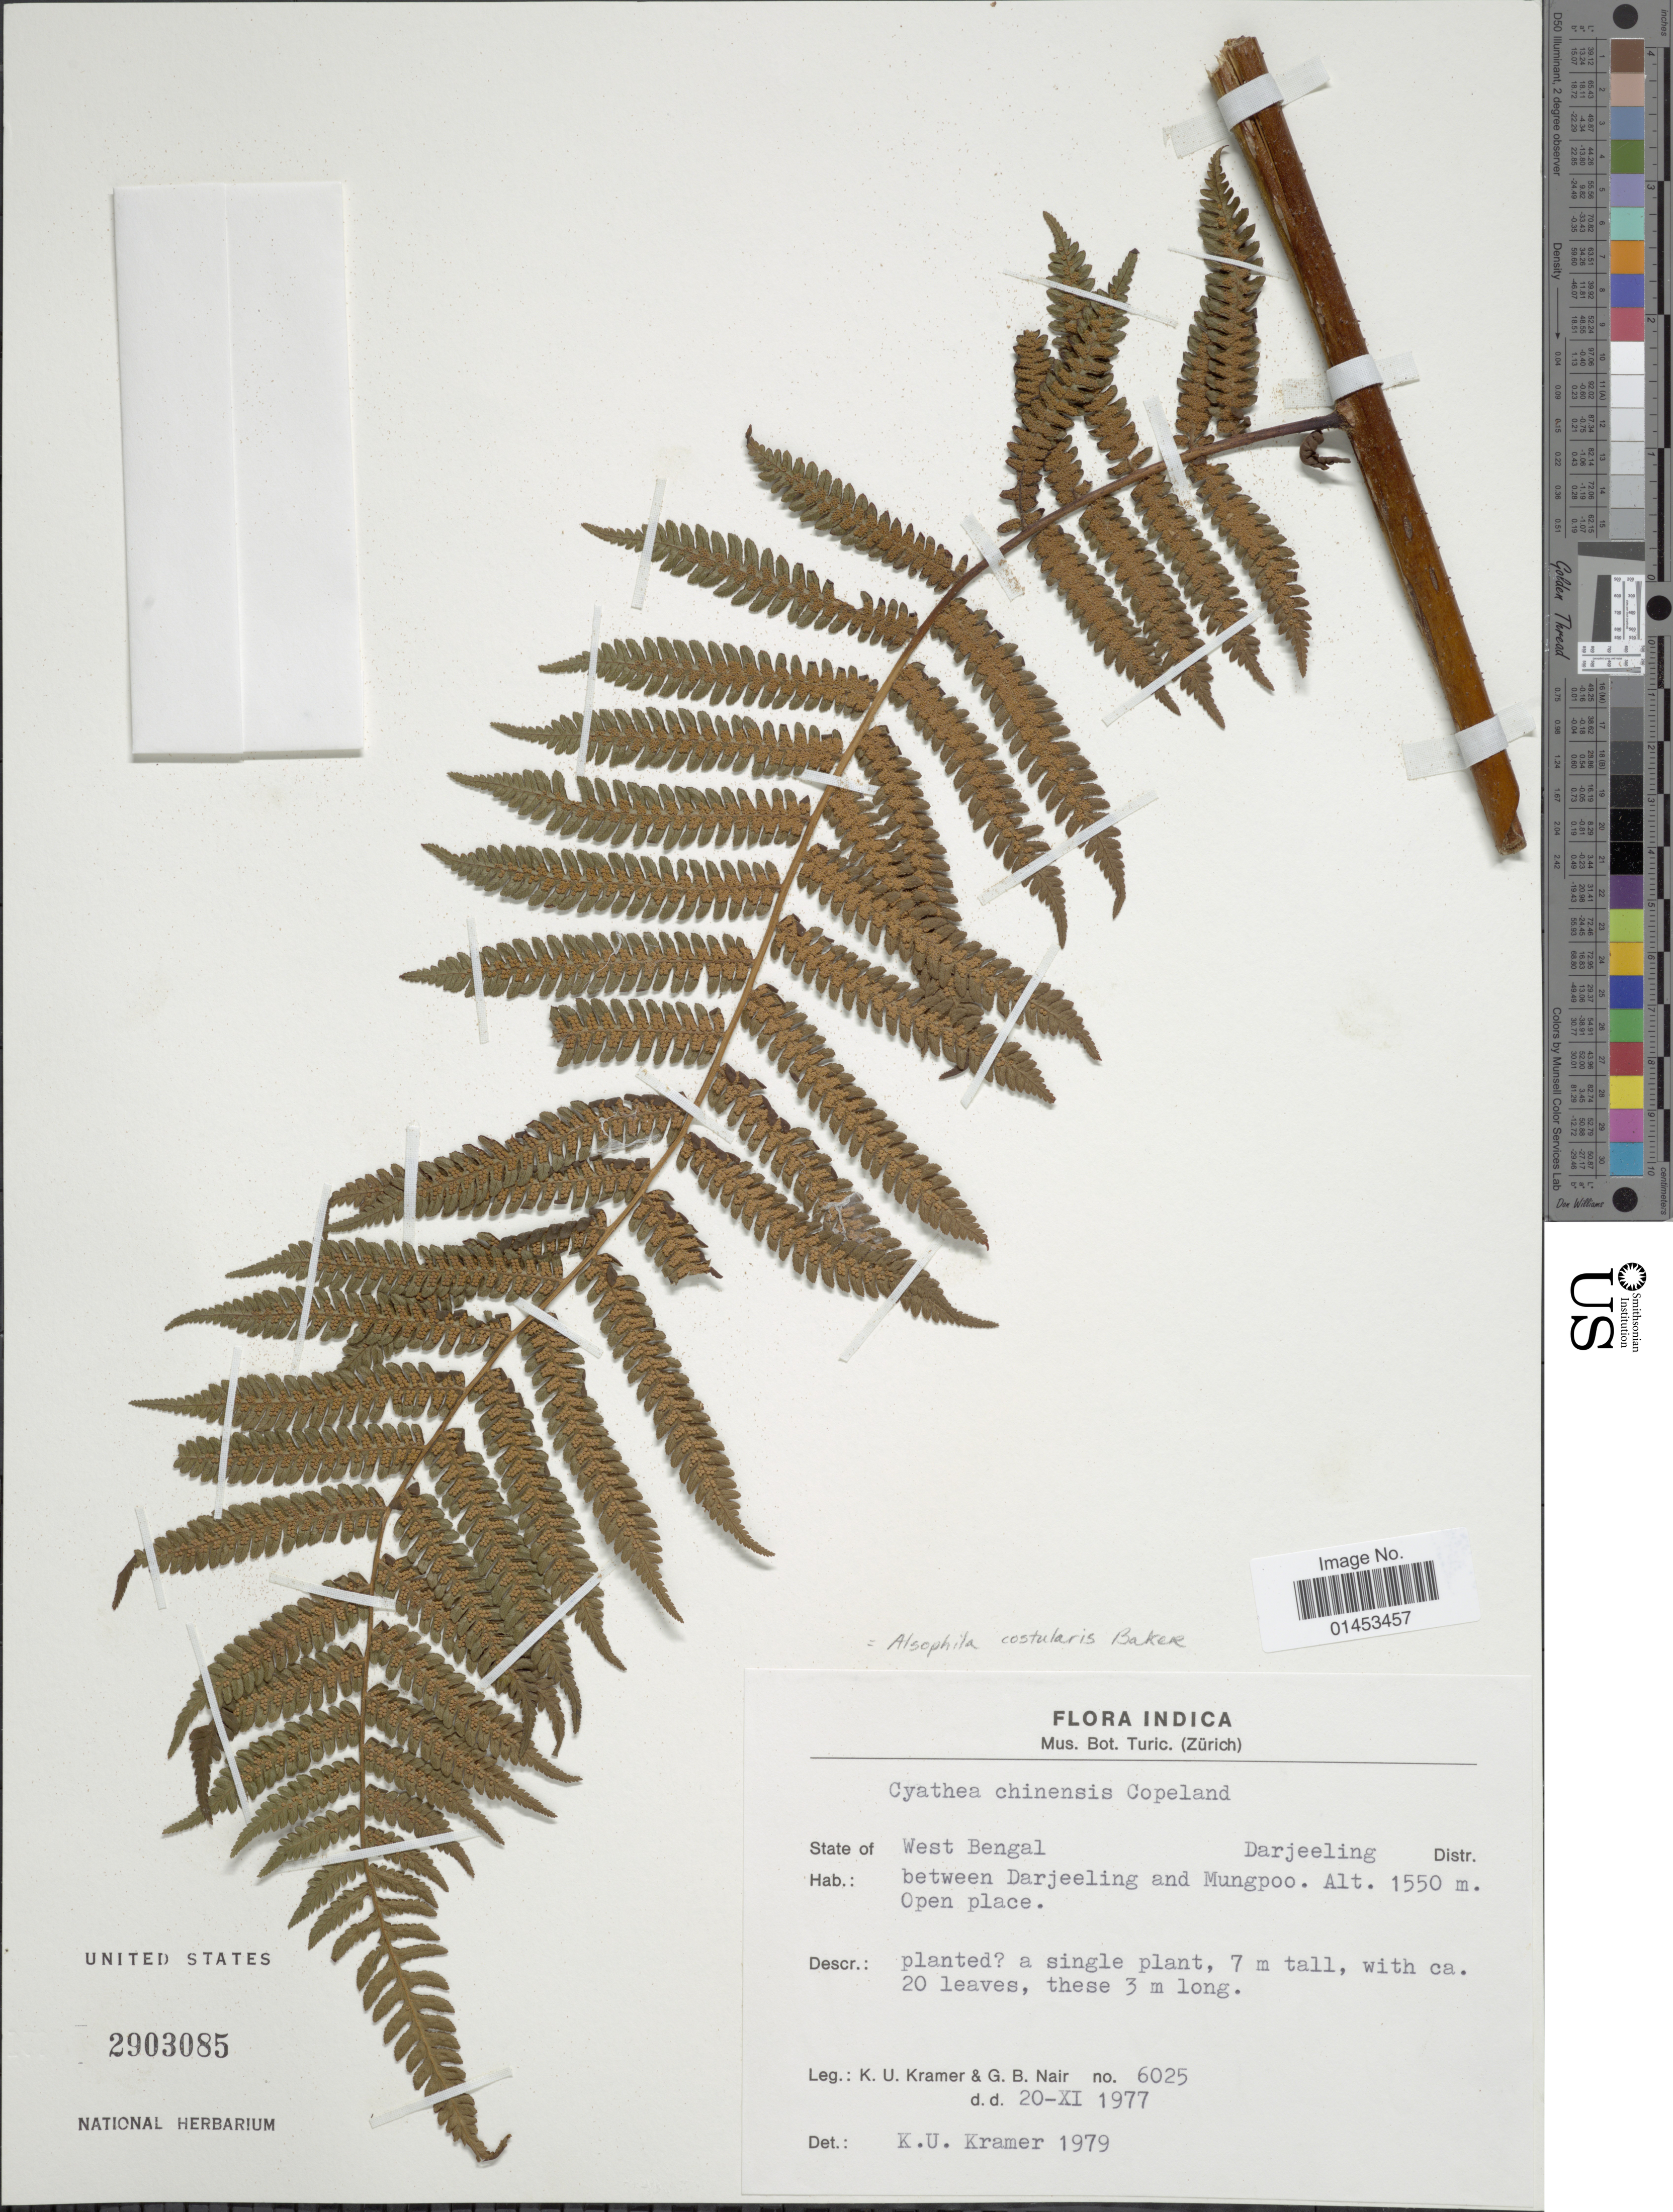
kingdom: Plantae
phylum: Tracheophyta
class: Polypodiopsida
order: Cyatheales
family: Cyatheaceae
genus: Cyathea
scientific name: Cyathea chinensis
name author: Copel.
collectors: K. U. Kramer & G. Nair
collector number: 6025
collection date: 1977-11-20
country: India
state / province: West Bengal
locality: State of West Bengal, Darjeerling distr., between Darjeerling and Mungpoo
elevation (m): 1550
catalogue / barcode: US 2903085